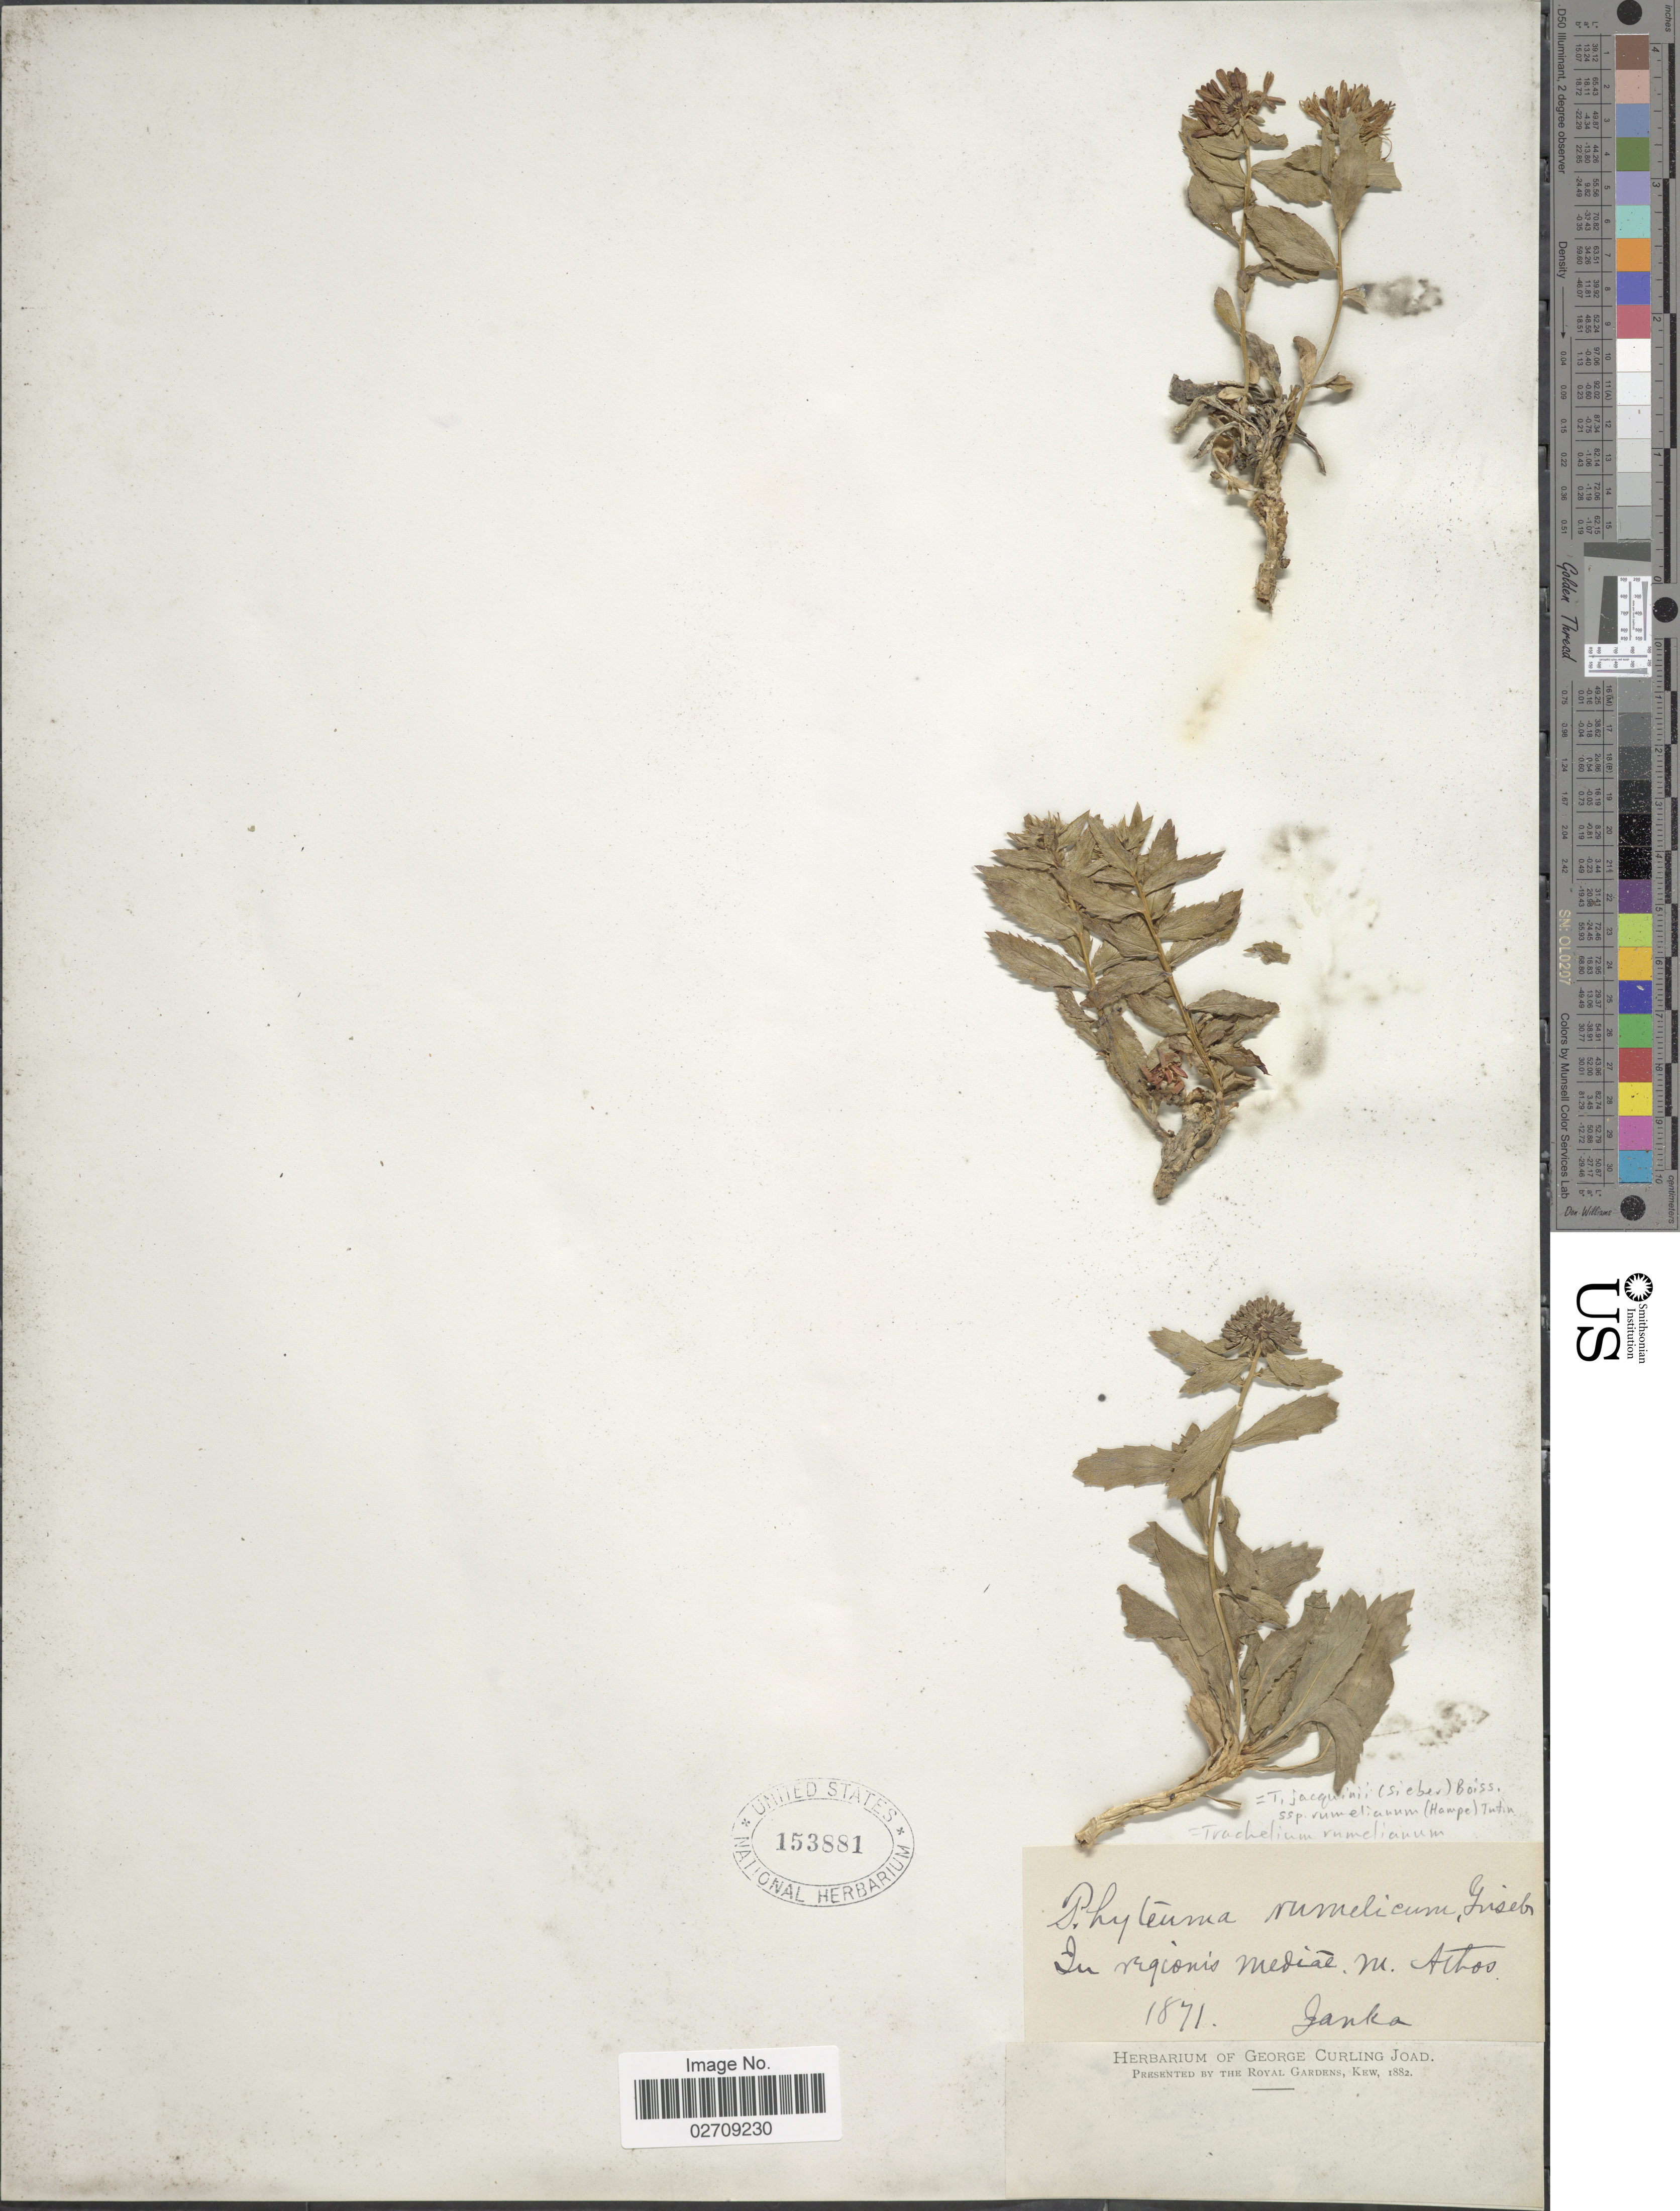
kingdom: Plantae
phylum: Tracheophyta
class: Magnoliopsida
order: Asterales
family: Campanulaceae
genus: Trachelium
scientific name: Trachelium rumelianum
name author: Hampe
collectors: V. Janka von Bulcs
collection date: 1871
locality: In regionis mediae m. Athos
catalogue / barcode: US 153881